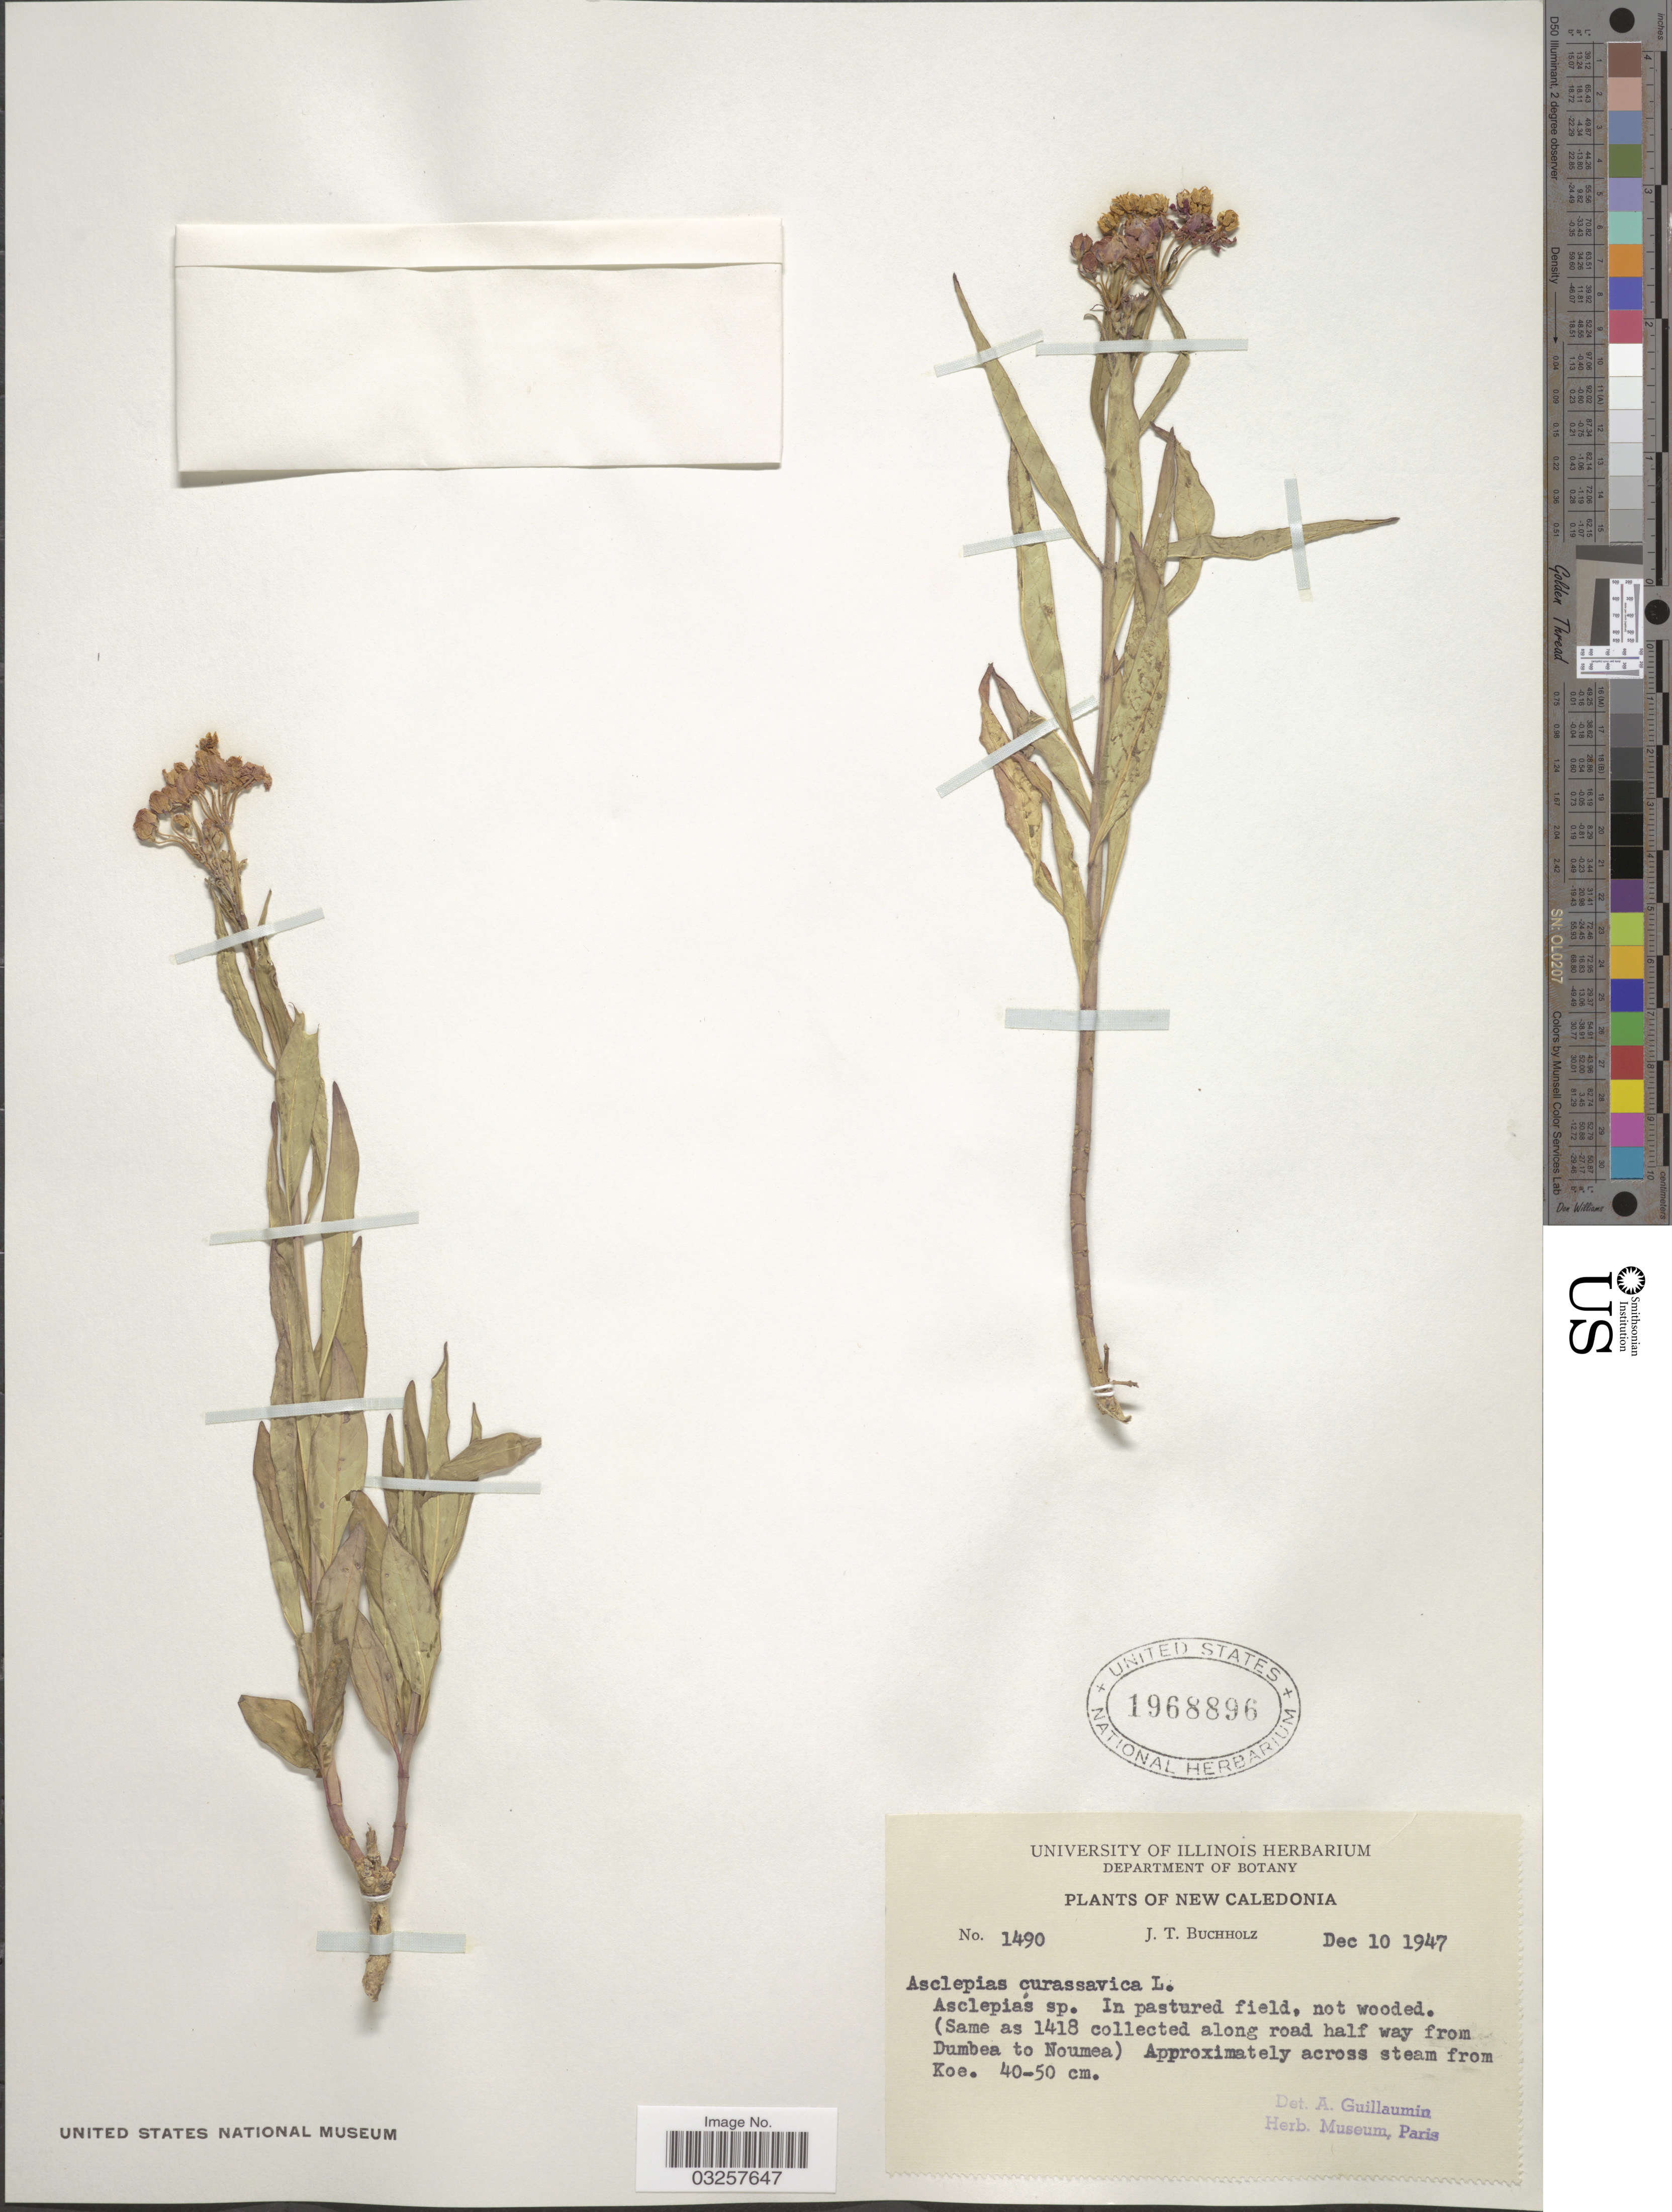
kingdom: Plantae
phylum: Tracheophyta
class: Magnoliopsida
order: Gentianales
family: Apocynaceae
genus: Asclepias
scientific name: Asclepias curassavica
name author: L.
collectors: J. Buccholz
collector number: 1490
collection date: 1947-12-10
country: New Caledonia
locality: (Same as 1418 collected along road half way from Dumbea to Noumea).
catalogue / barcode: US 1968896